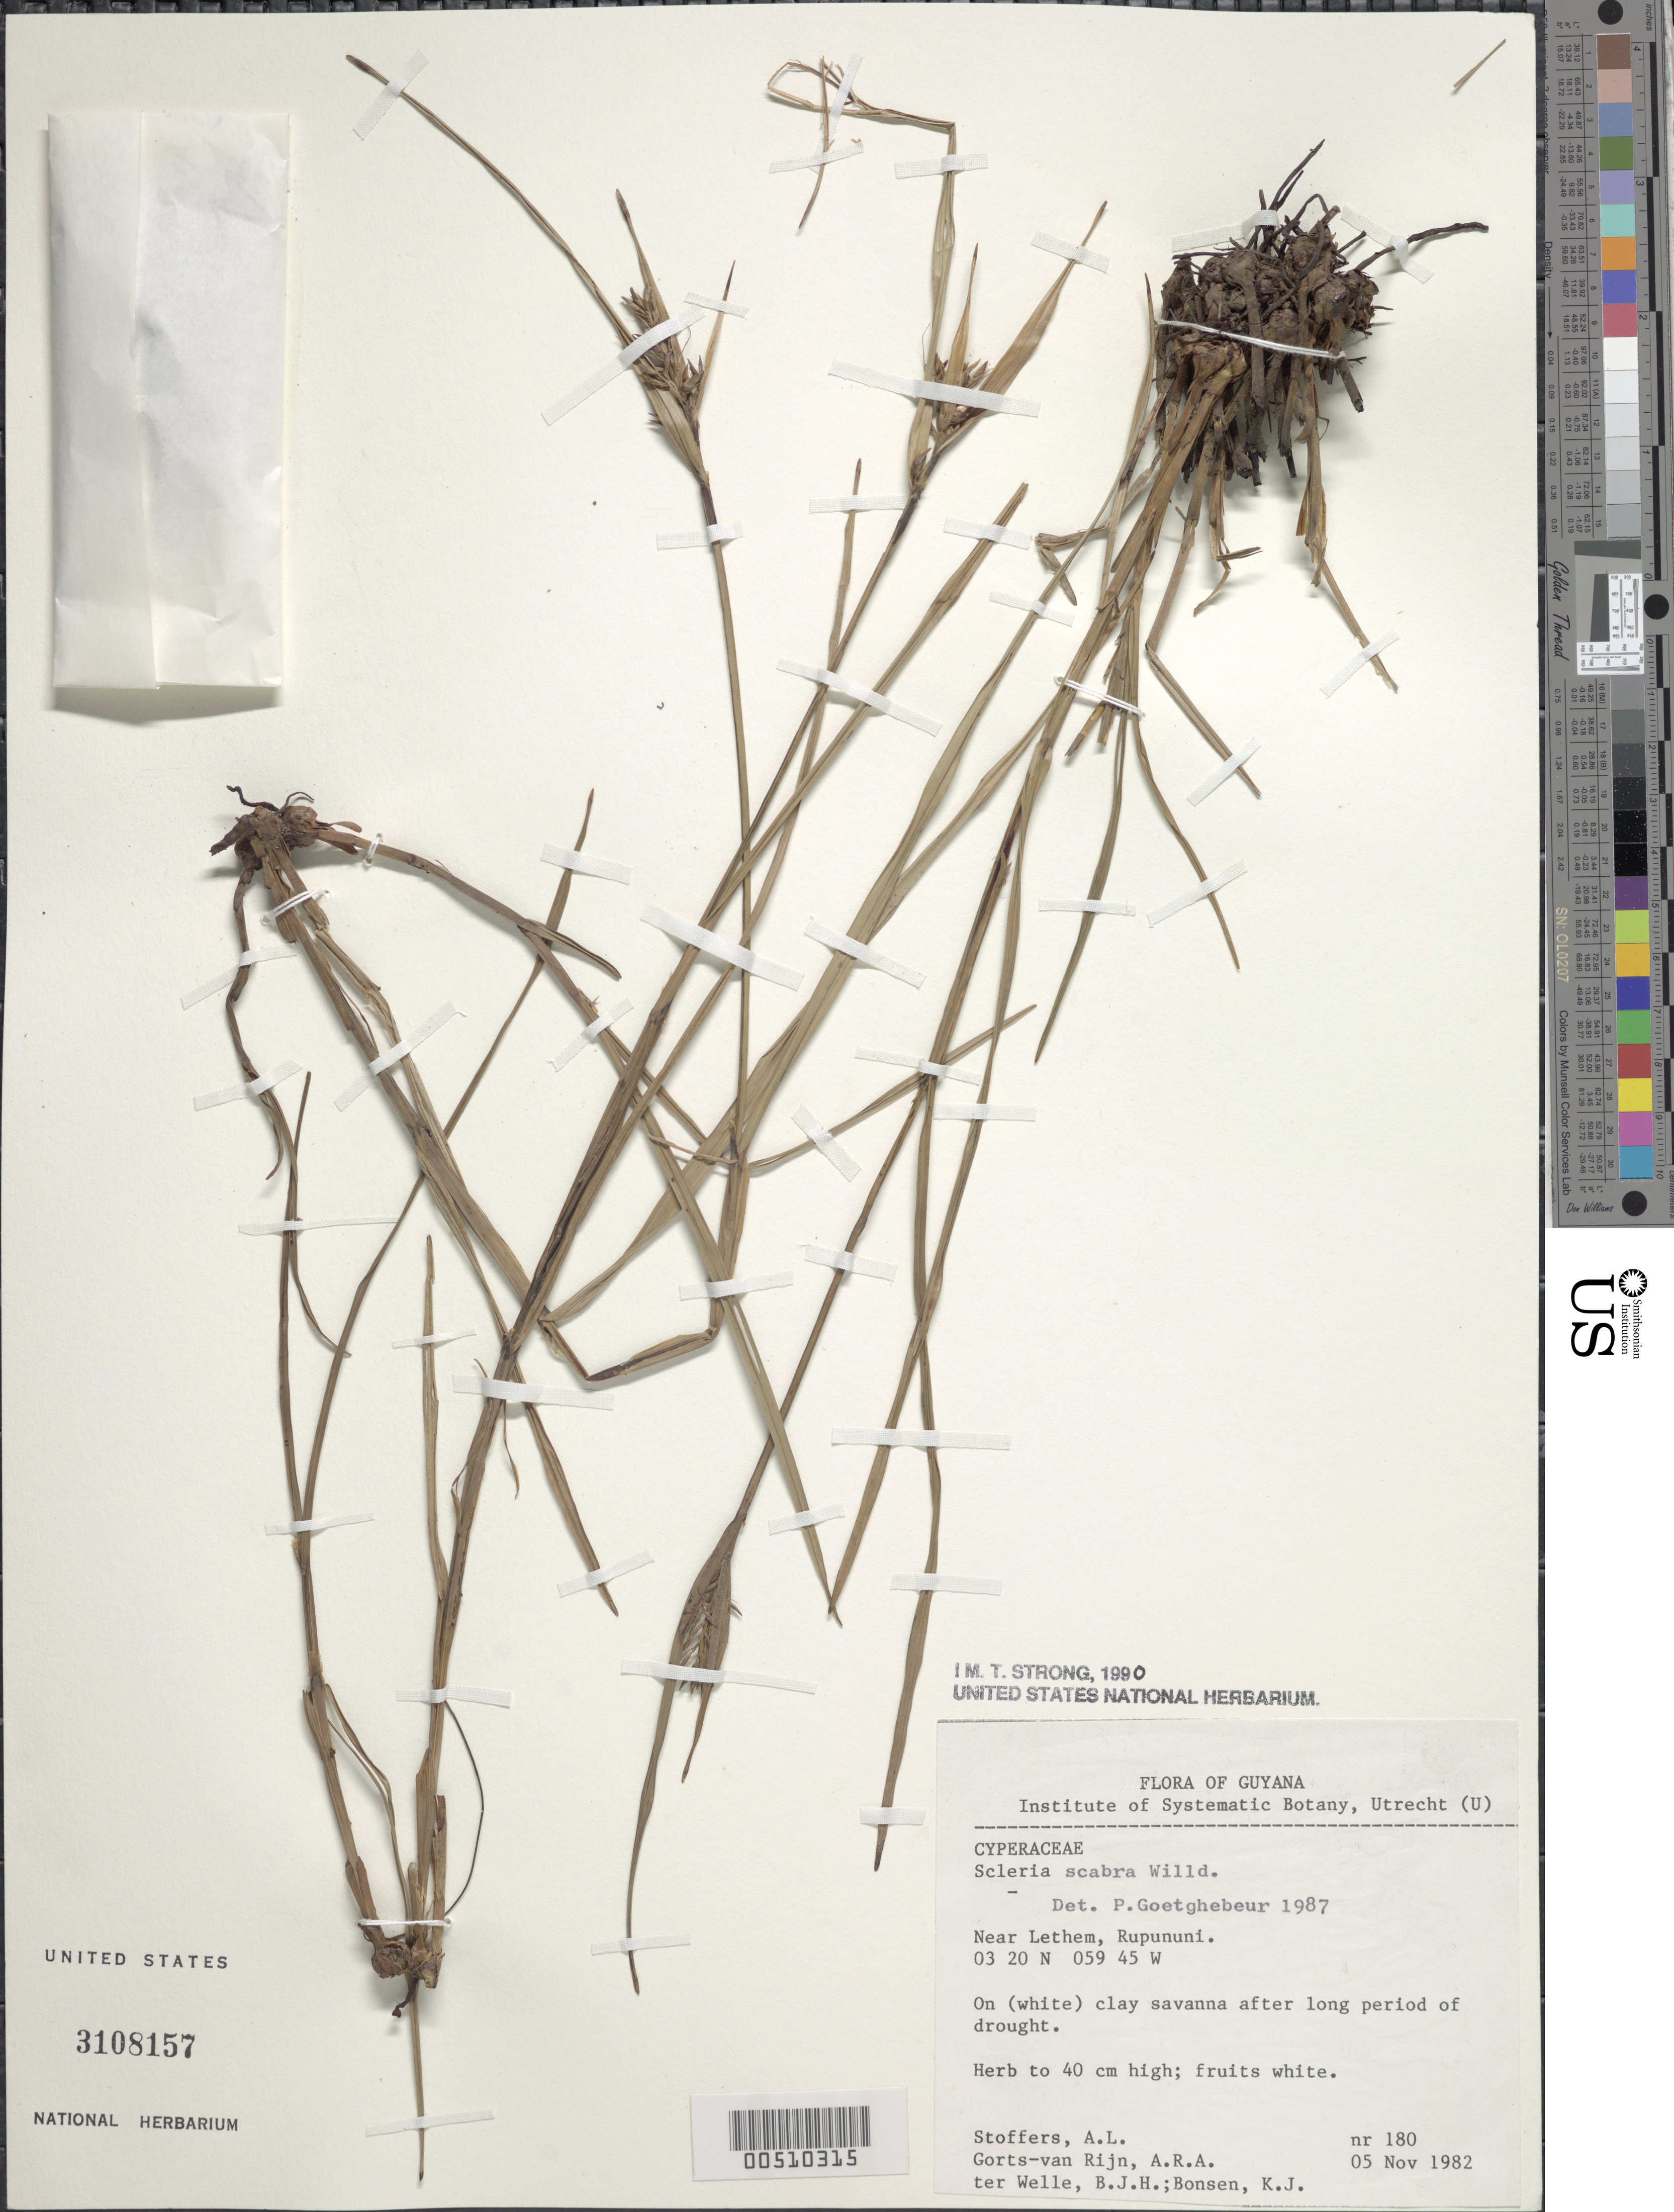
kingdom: Plantae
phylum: Tracheophyta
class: Liliopsida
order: Poales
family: Cyperaceae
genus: Scleria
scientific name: Scleria scabra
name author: Willd.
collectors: A. Stoffers, A. .R. A. Görts-van Rijn & G. ter Welle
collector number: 180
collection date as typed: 05 Nov 1982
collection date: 1982-11-05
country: Guyana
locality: Rupununi, near Lethem.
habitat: On (white) clay savanna after long period of drought.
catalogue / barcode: US 3108157